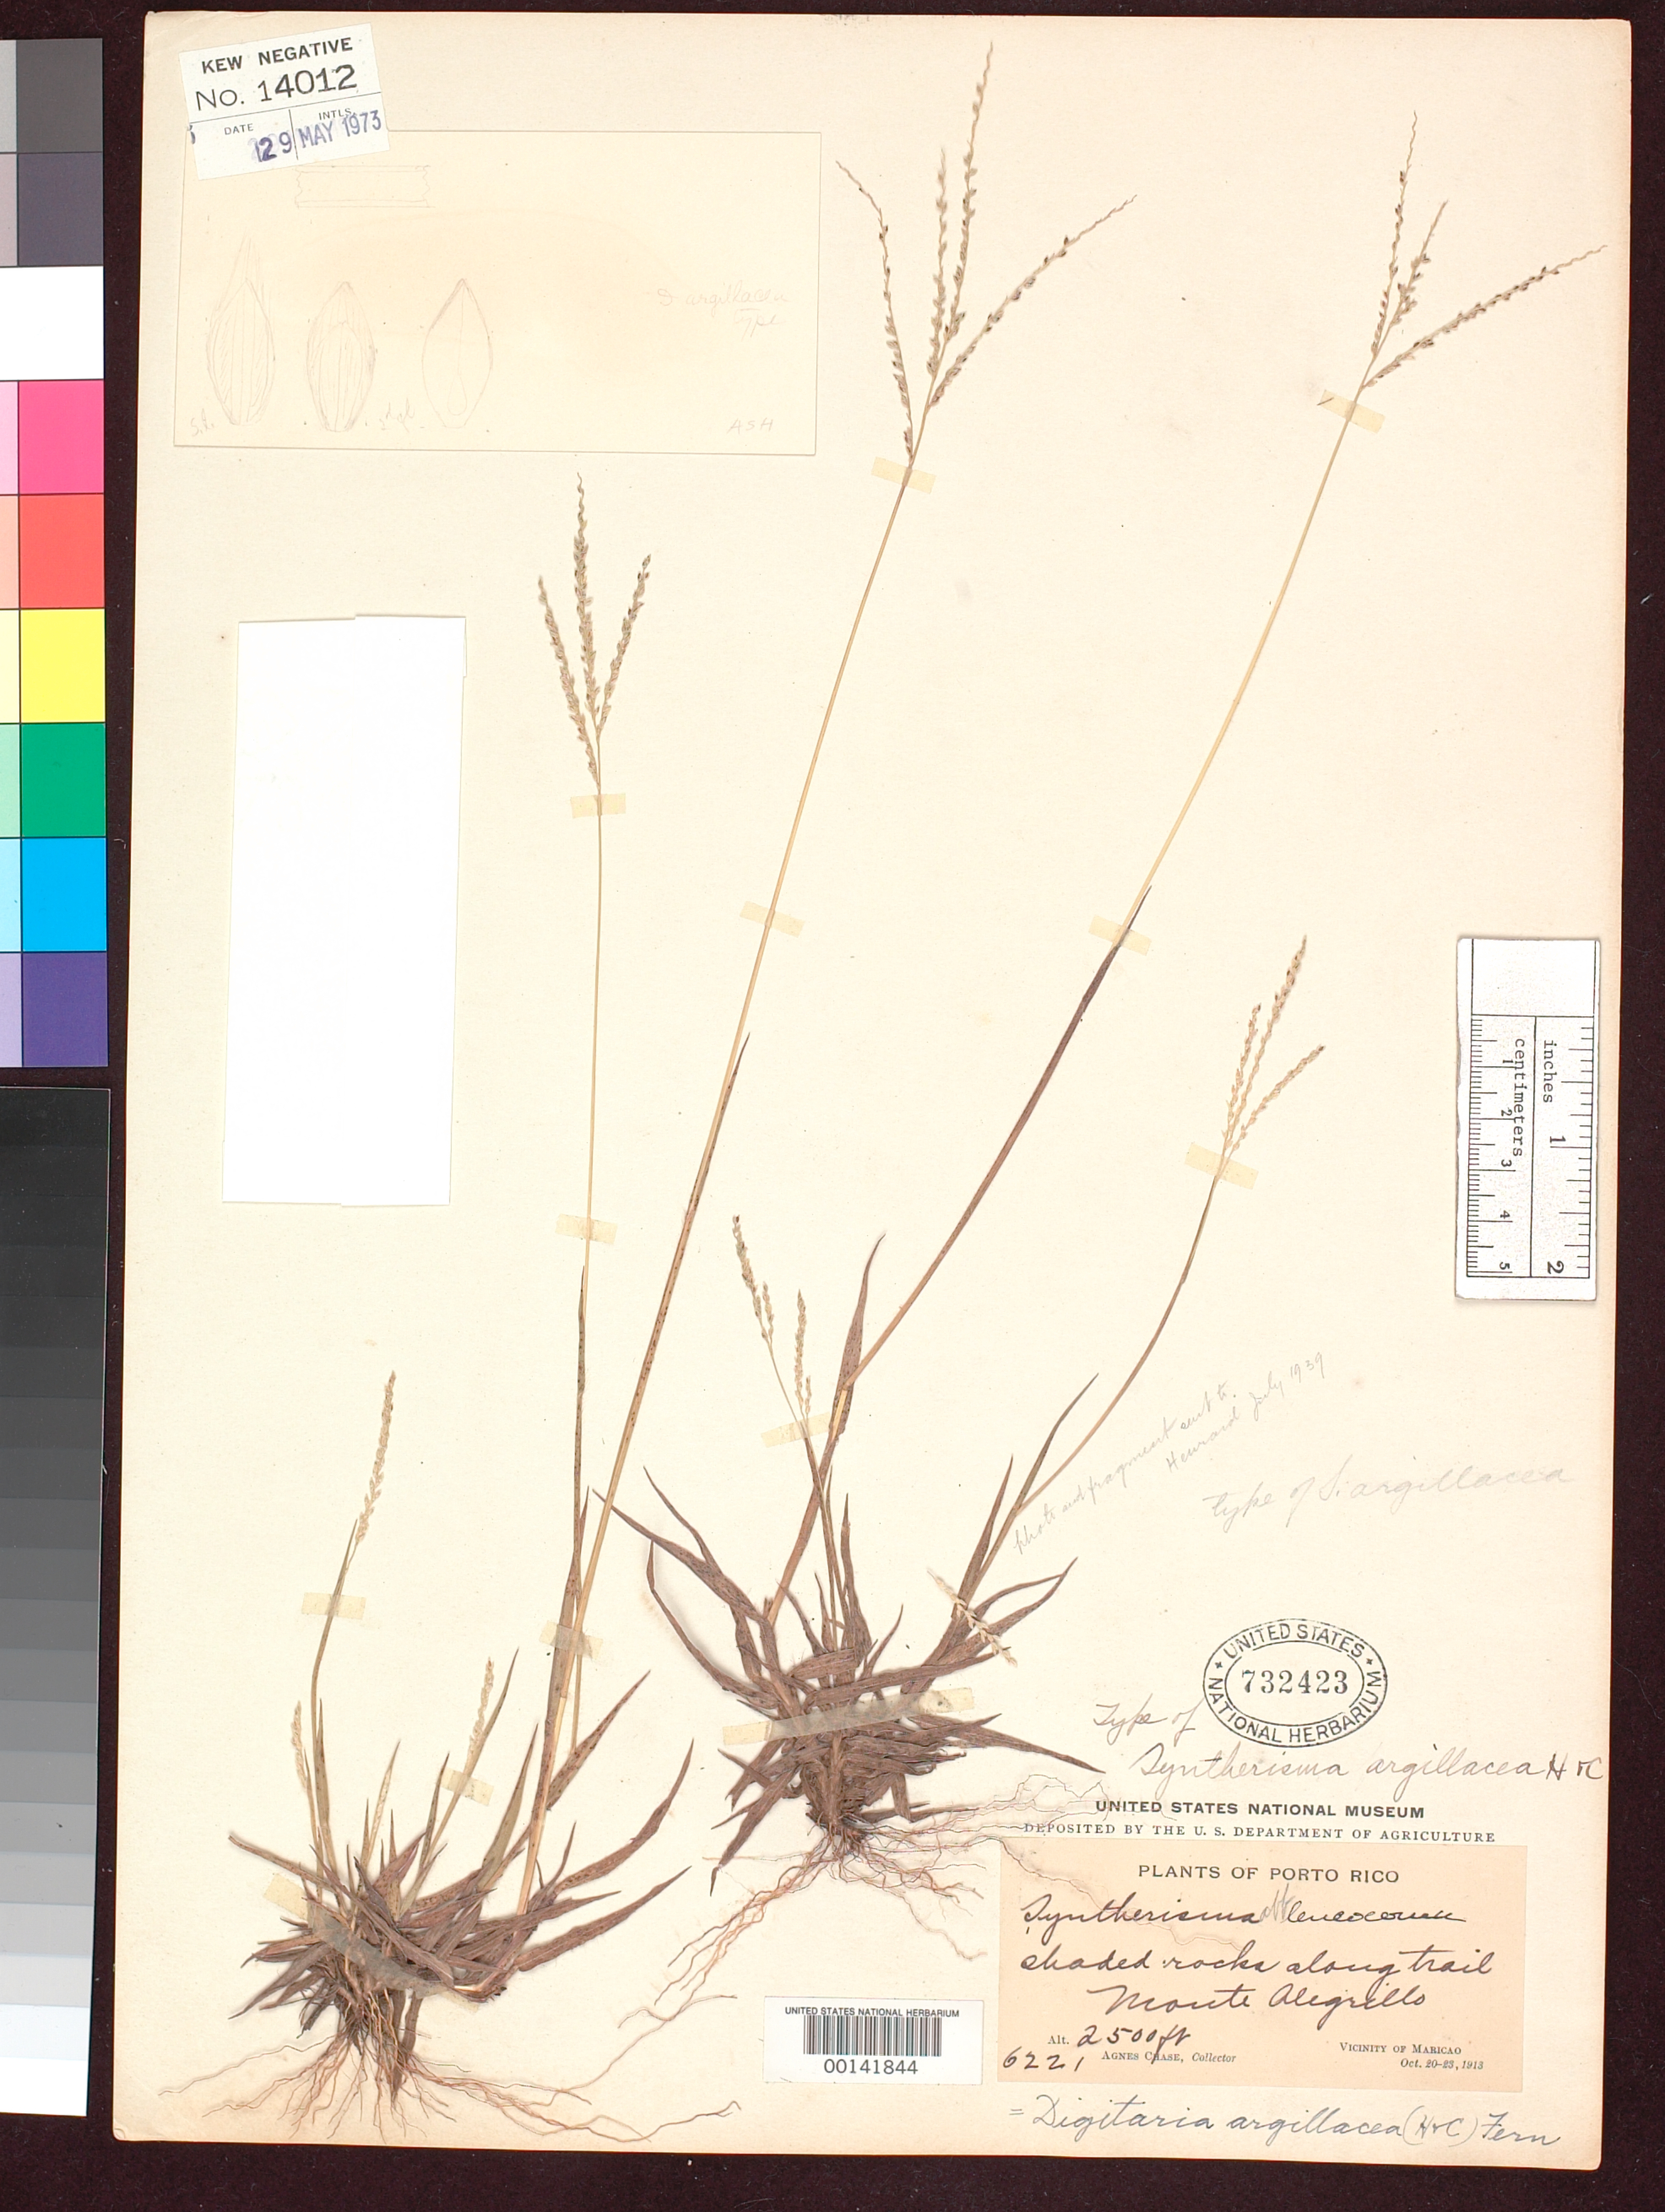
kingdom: Plantae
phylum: Tracheophyta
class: Liliopsida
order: Poales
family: Poaceae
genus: Syntherisma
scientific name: Syntherisma argillacea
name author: Hitchc. & Chase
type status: Holotype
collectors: A. Chase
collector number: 6221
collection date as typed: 20 Oct 1913 to 23 Oct 1913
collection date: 1913-10-20/1913-10-23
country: Puerto Rico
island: Greater Antilles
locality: Vicinity of Maricao, Monte Alegrillo.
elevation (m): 762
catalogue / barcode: US 732423